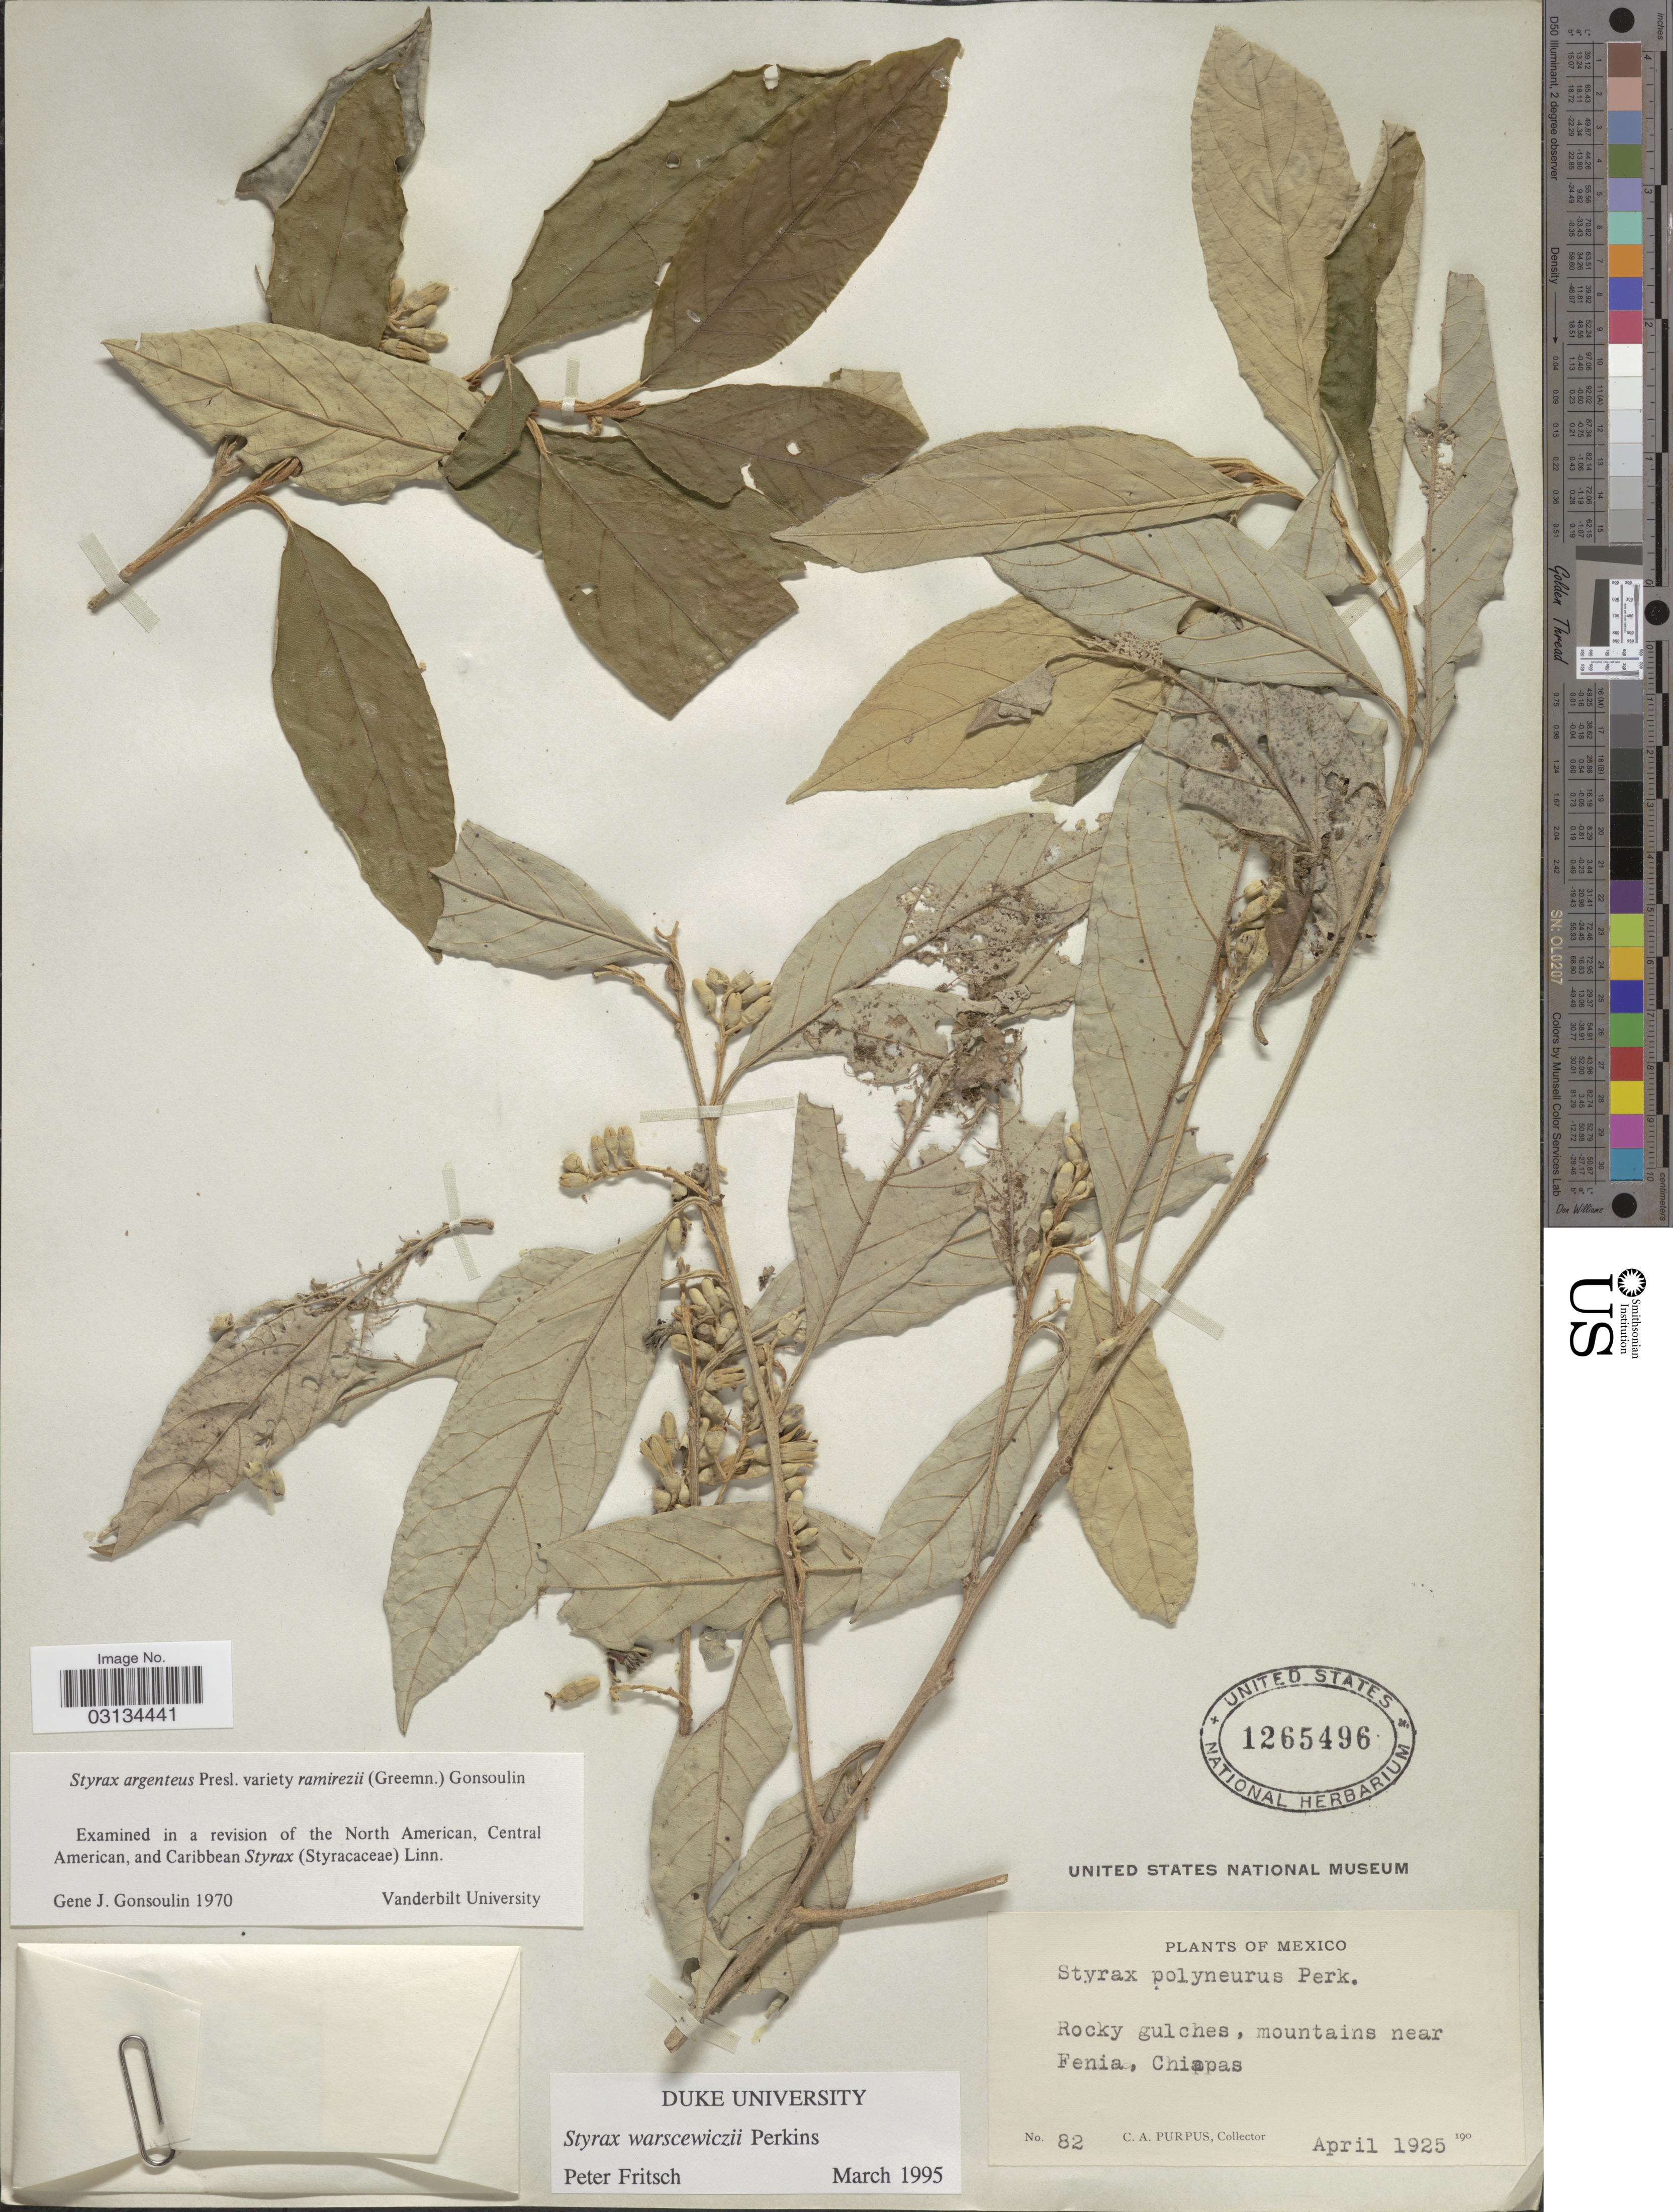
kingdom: Plantae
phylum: Tracheophyta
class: Magnoliopsida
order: Ericales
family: Styracaceae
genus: Styrax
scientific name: Styrax warscewiczii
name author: Perkins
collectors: C. A. Purpus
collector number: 82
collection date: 1925-04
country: Mexico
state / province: Chiapas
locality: Mountains near Fenia.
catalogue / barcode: US 1265496